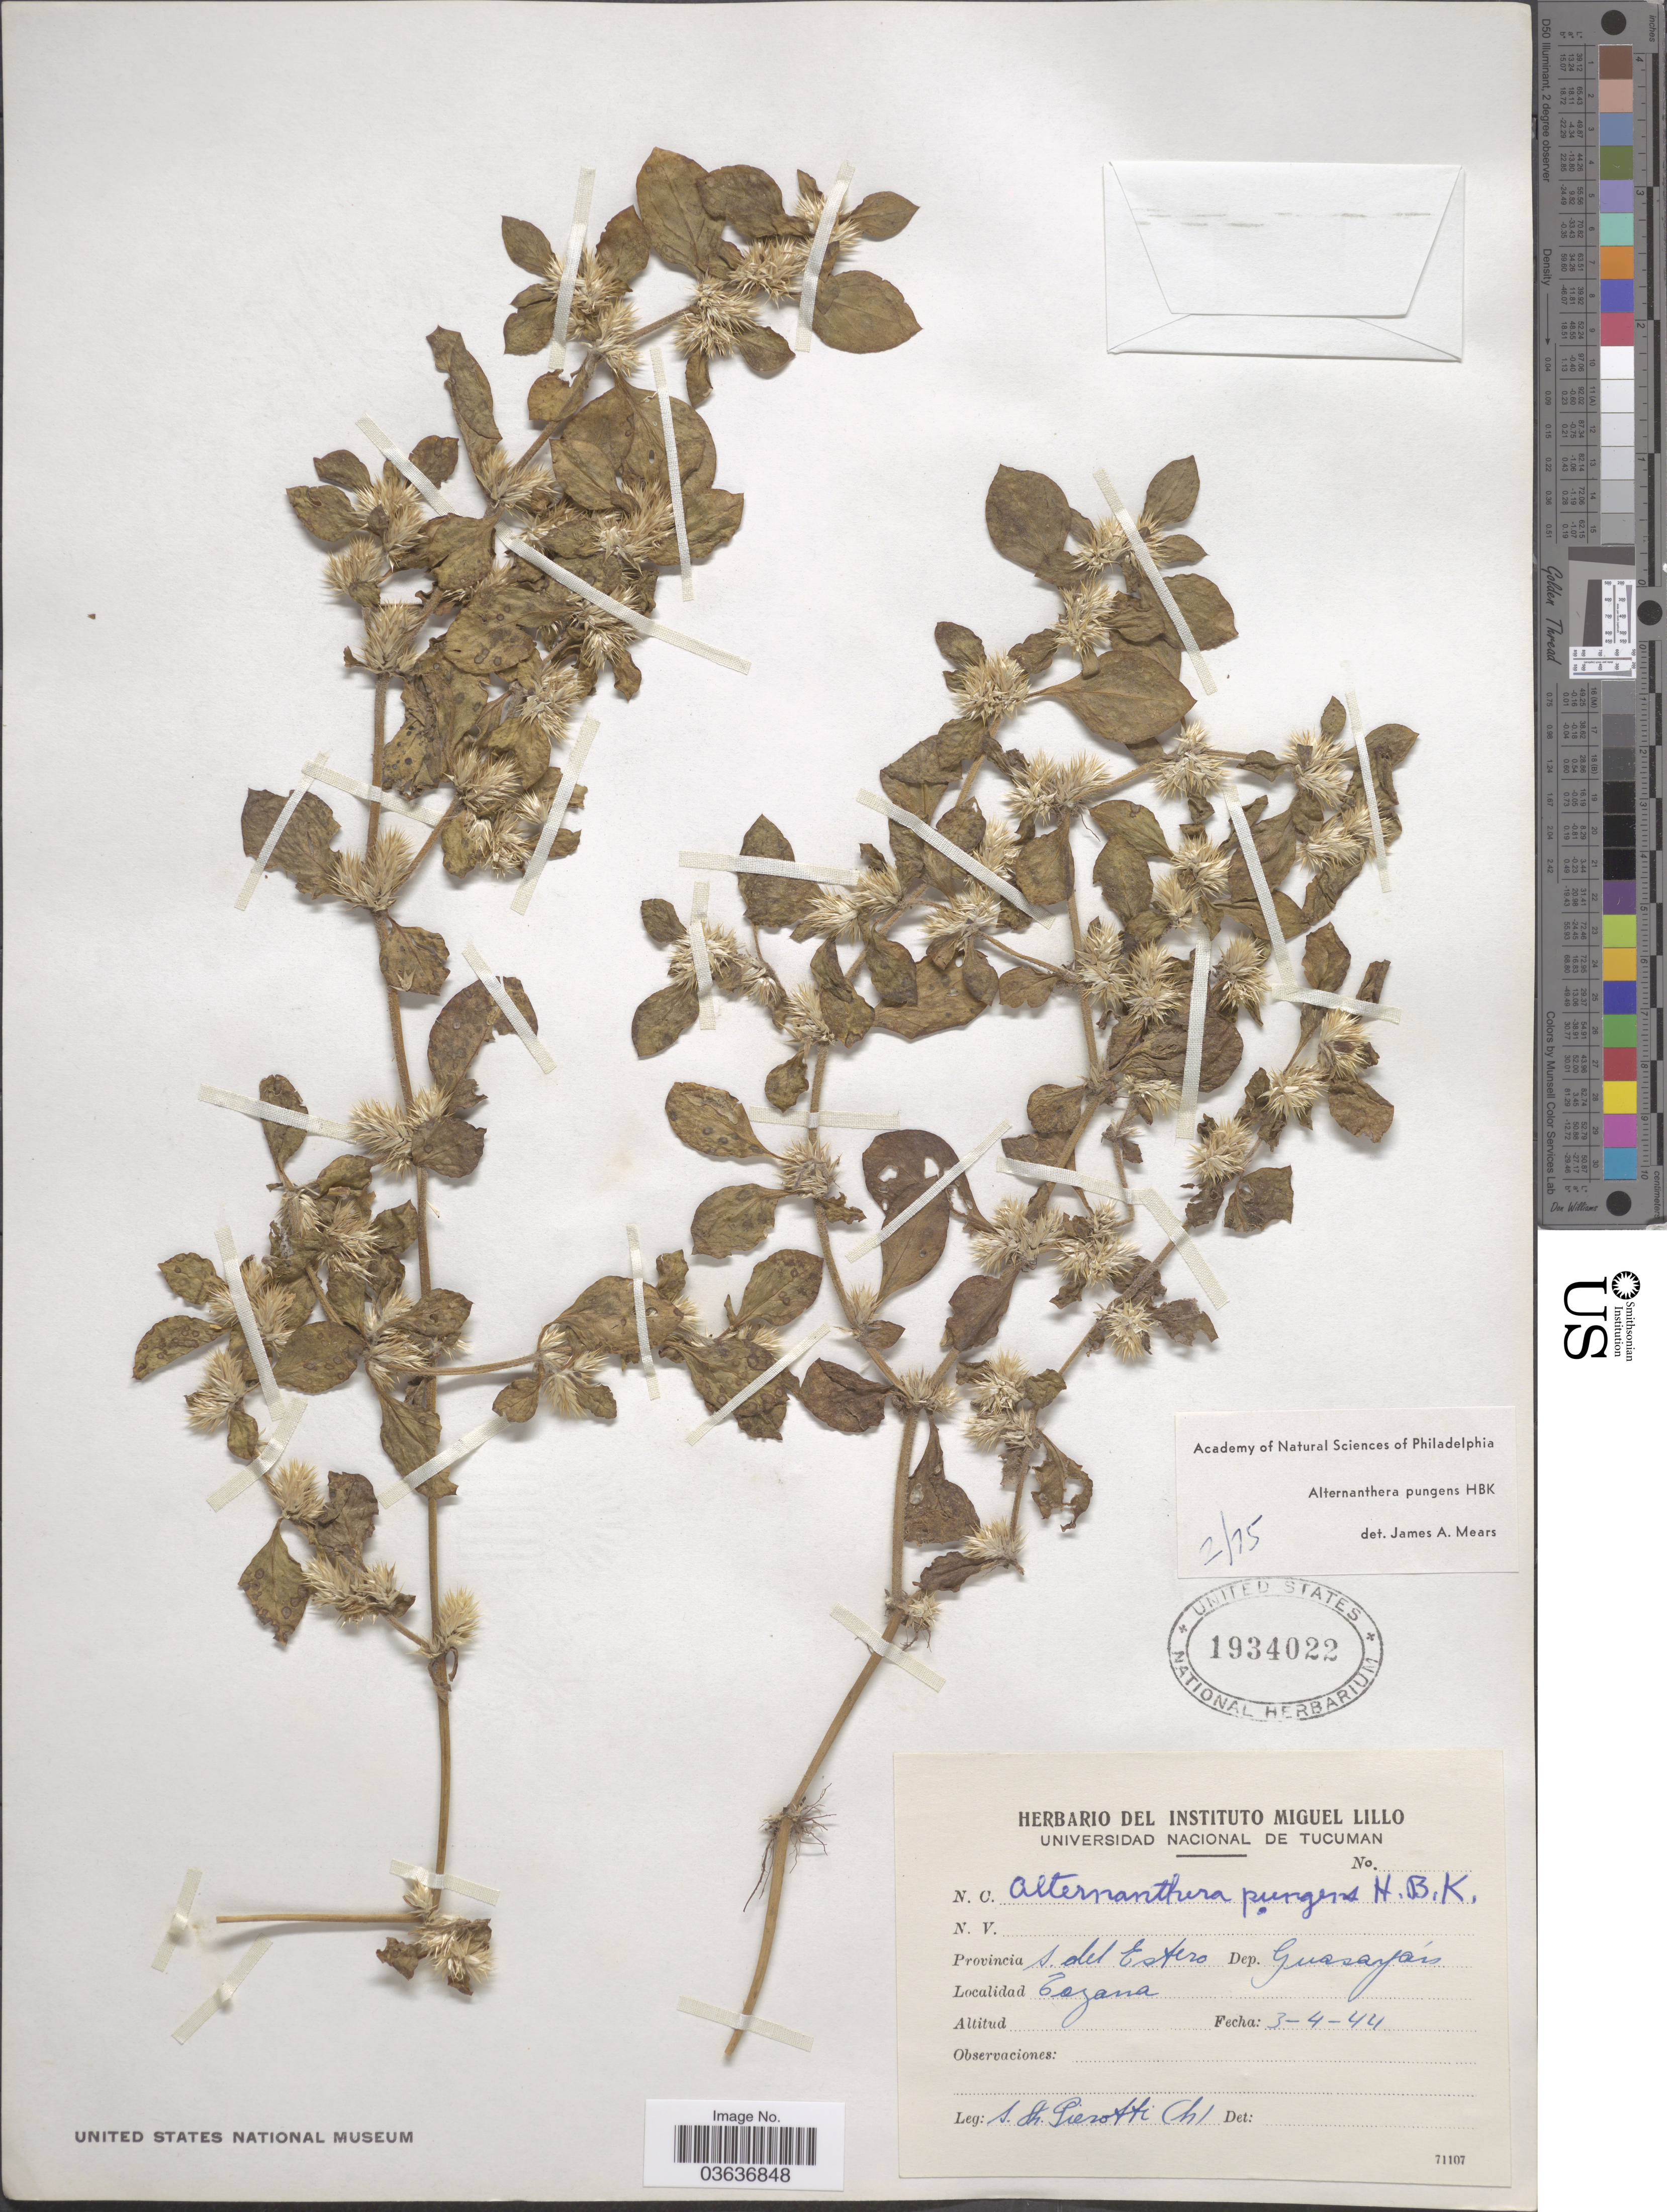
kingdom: Plantae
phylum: Tracheophyta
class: Magnoliopsida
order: Caryophyllales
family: Amaranthaceae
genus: Alternanthera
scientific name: Alternanthera pungens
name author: Kunth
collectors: S. A. Pierotti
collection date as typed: Transcribed d/m/y: 3/4/44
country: Argentina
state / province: Tucuman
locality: Provincia S. del Estero. Dep. Guasayan. Tazana.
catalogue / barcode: US 1934022